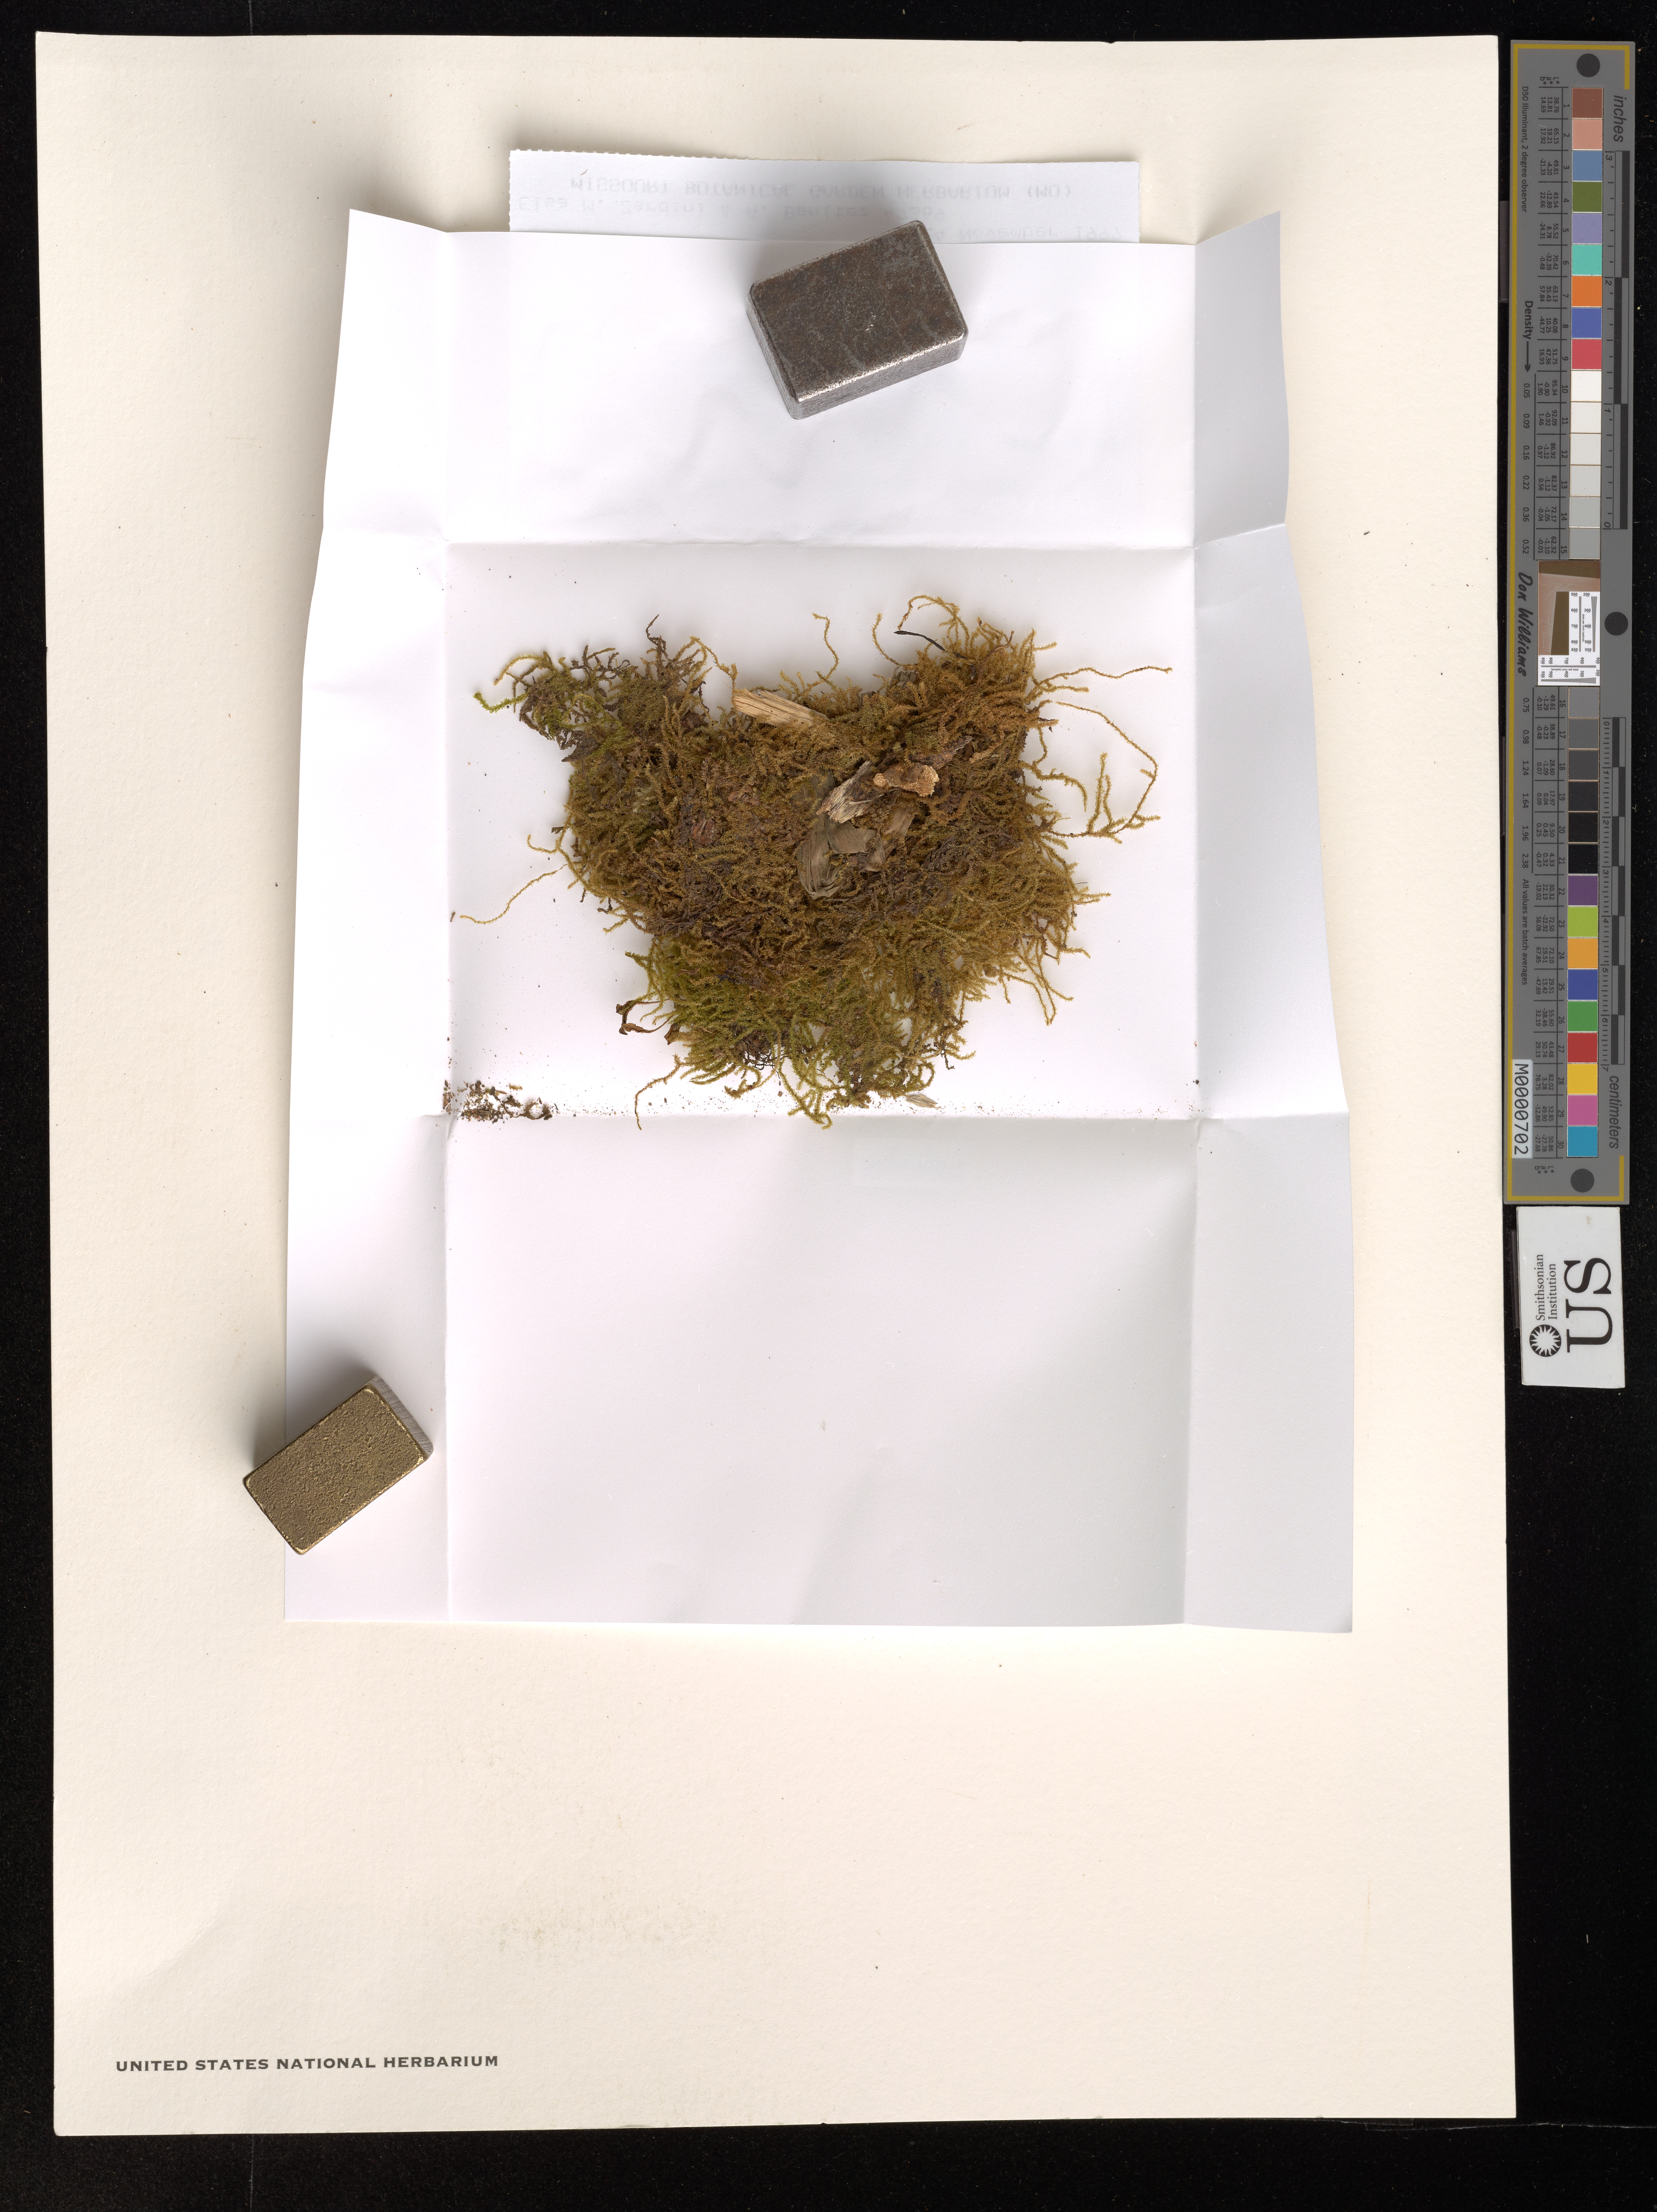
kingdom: Plantae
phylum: Bryophyta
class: Bryopsida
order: Hypnales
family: Brachytheciaceae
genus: Zelometeorium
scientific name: Zelometeorium ambiguum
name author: (Hornsch.) Manuel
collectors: E. Zardini & A. Benítez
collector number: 47369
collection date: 1997-11-24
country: Paraguay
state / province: Caazapa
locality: National Park Caaguazú.